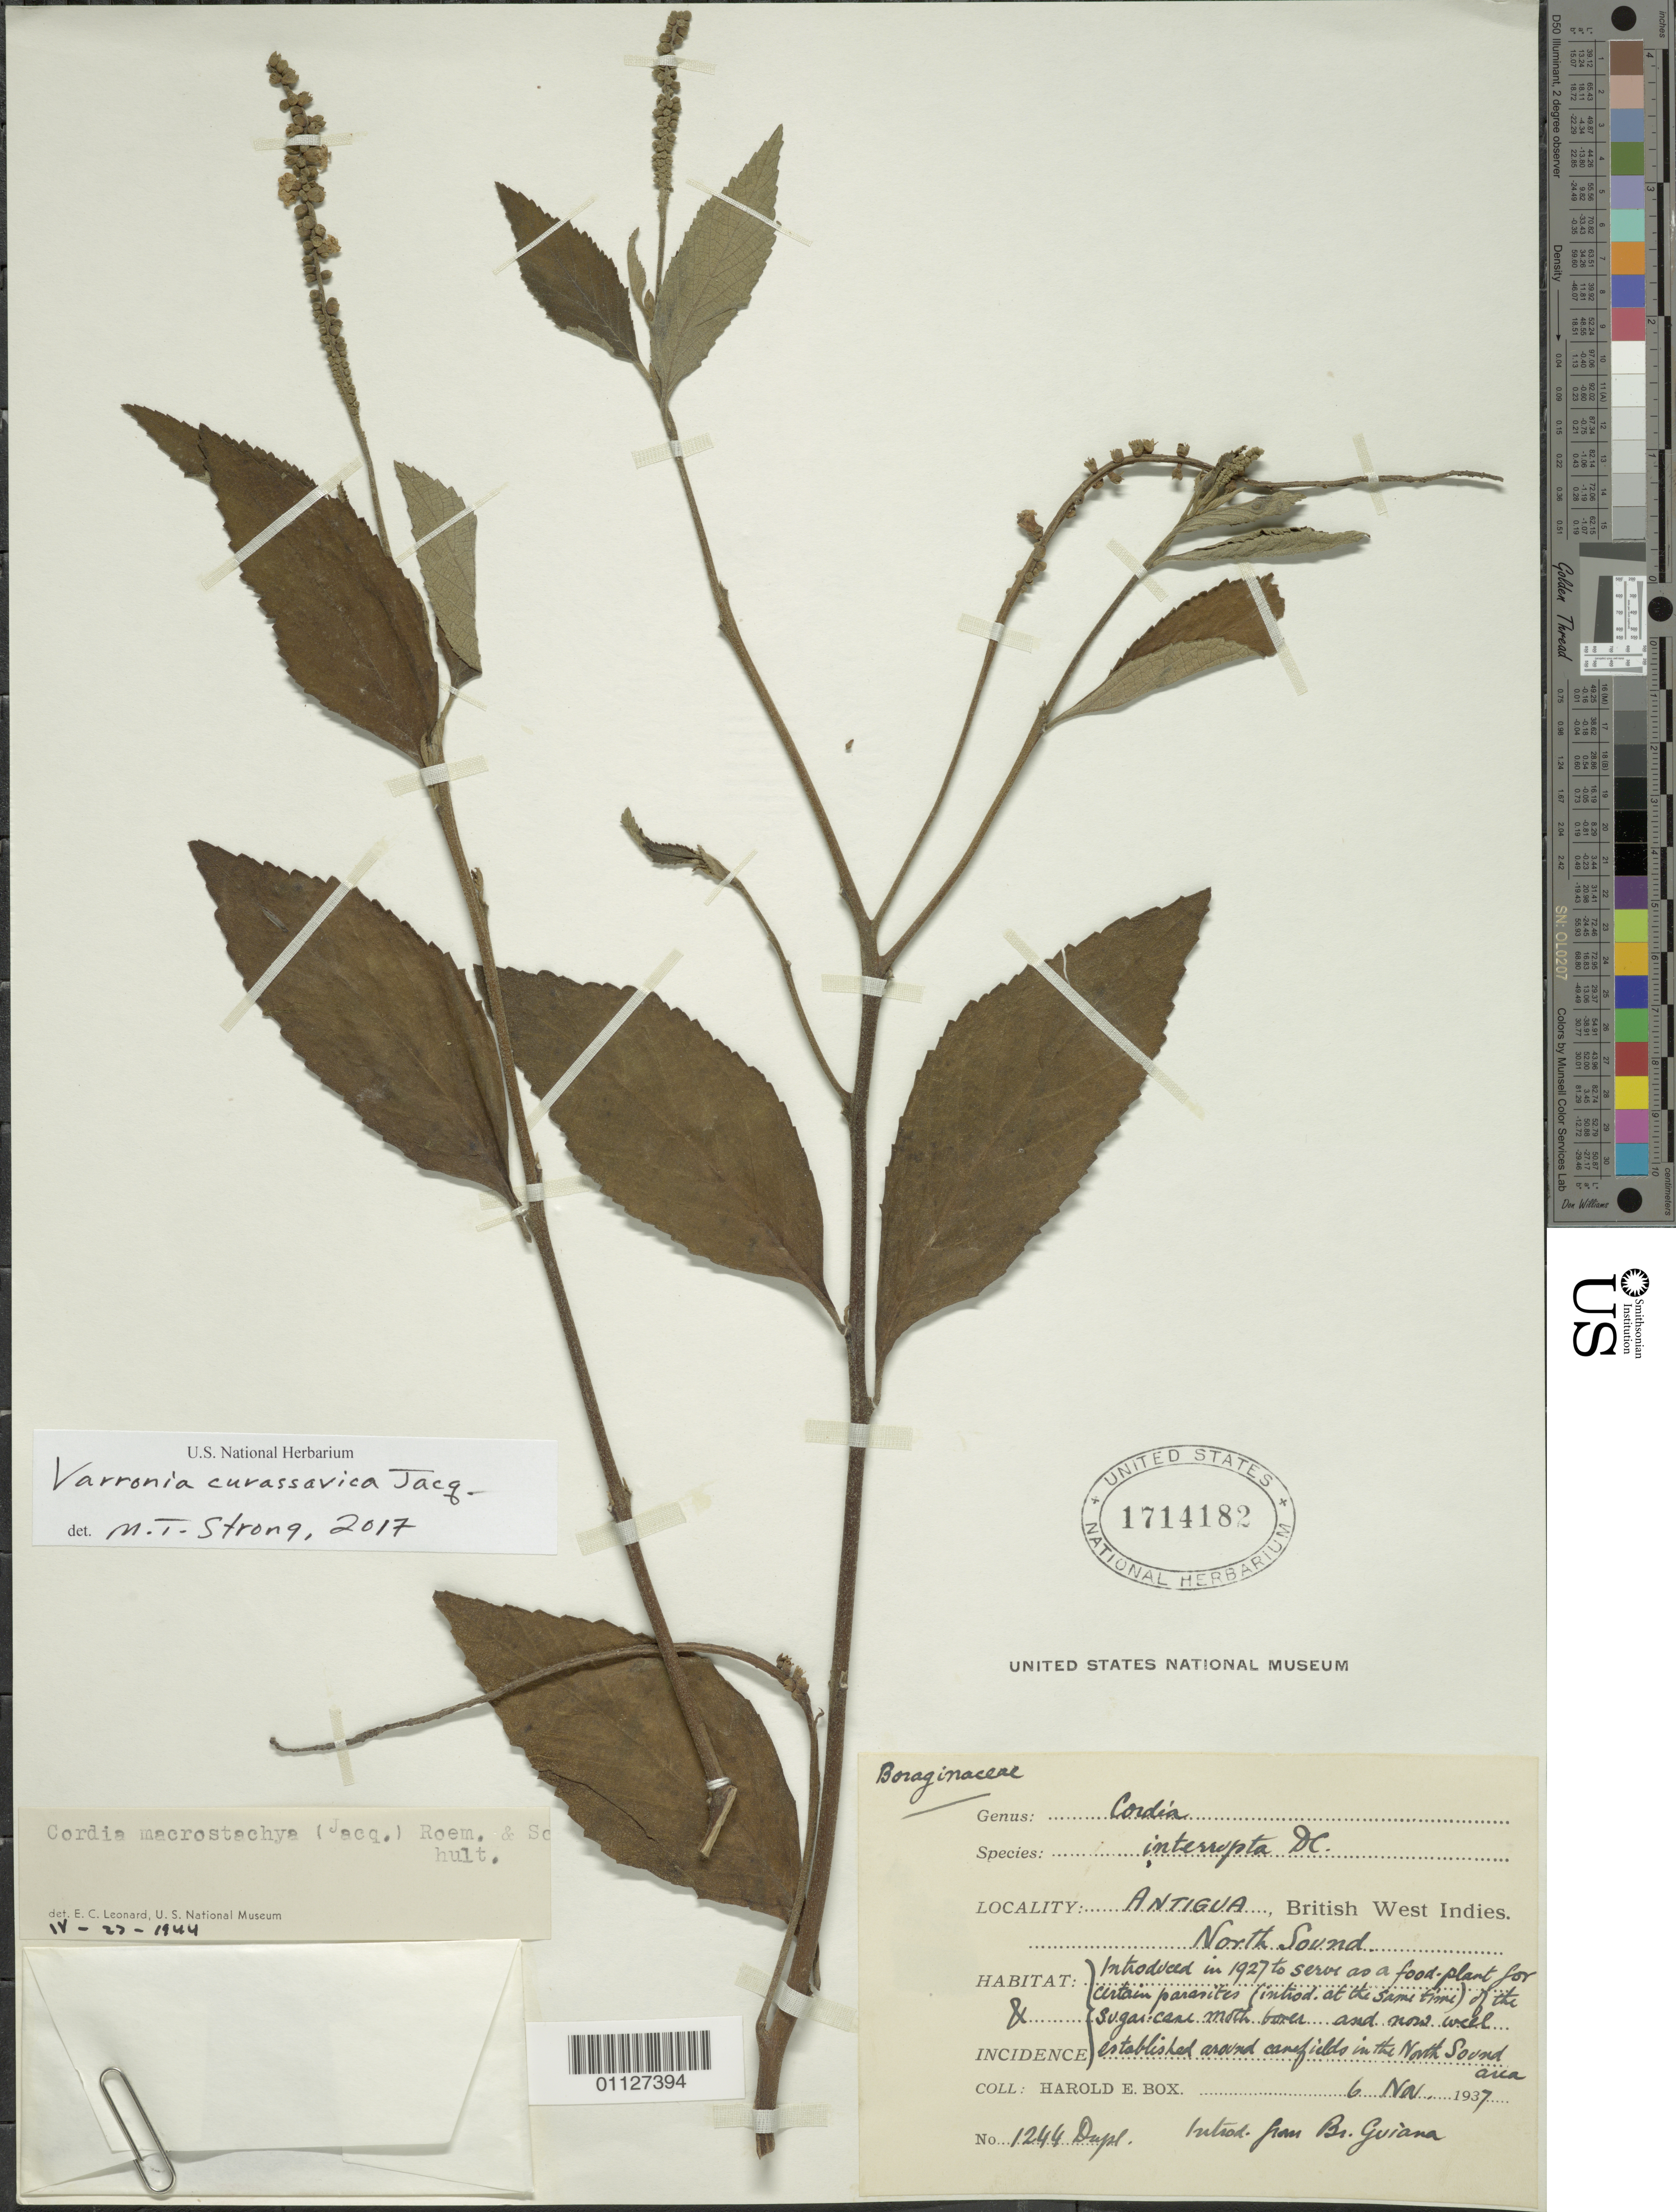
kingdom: Plantae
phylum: Tracheophyta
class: Magnoliopsida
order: Boraginales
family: Cordiaceae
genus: Varronia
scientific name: Varronia curassavica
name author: Jacq.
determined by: Strong, Mark T., (BOT), Smithsonian Institution - National Museum of Natural History (UNITED STATES)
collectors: H. E. Box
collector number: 1244 Dupl.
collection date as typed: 06 Nov 1937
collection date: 1937-11-06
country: Antigua and Barbuda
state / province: Saint George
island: Antigua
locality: North Sound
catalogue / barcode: US 1714182